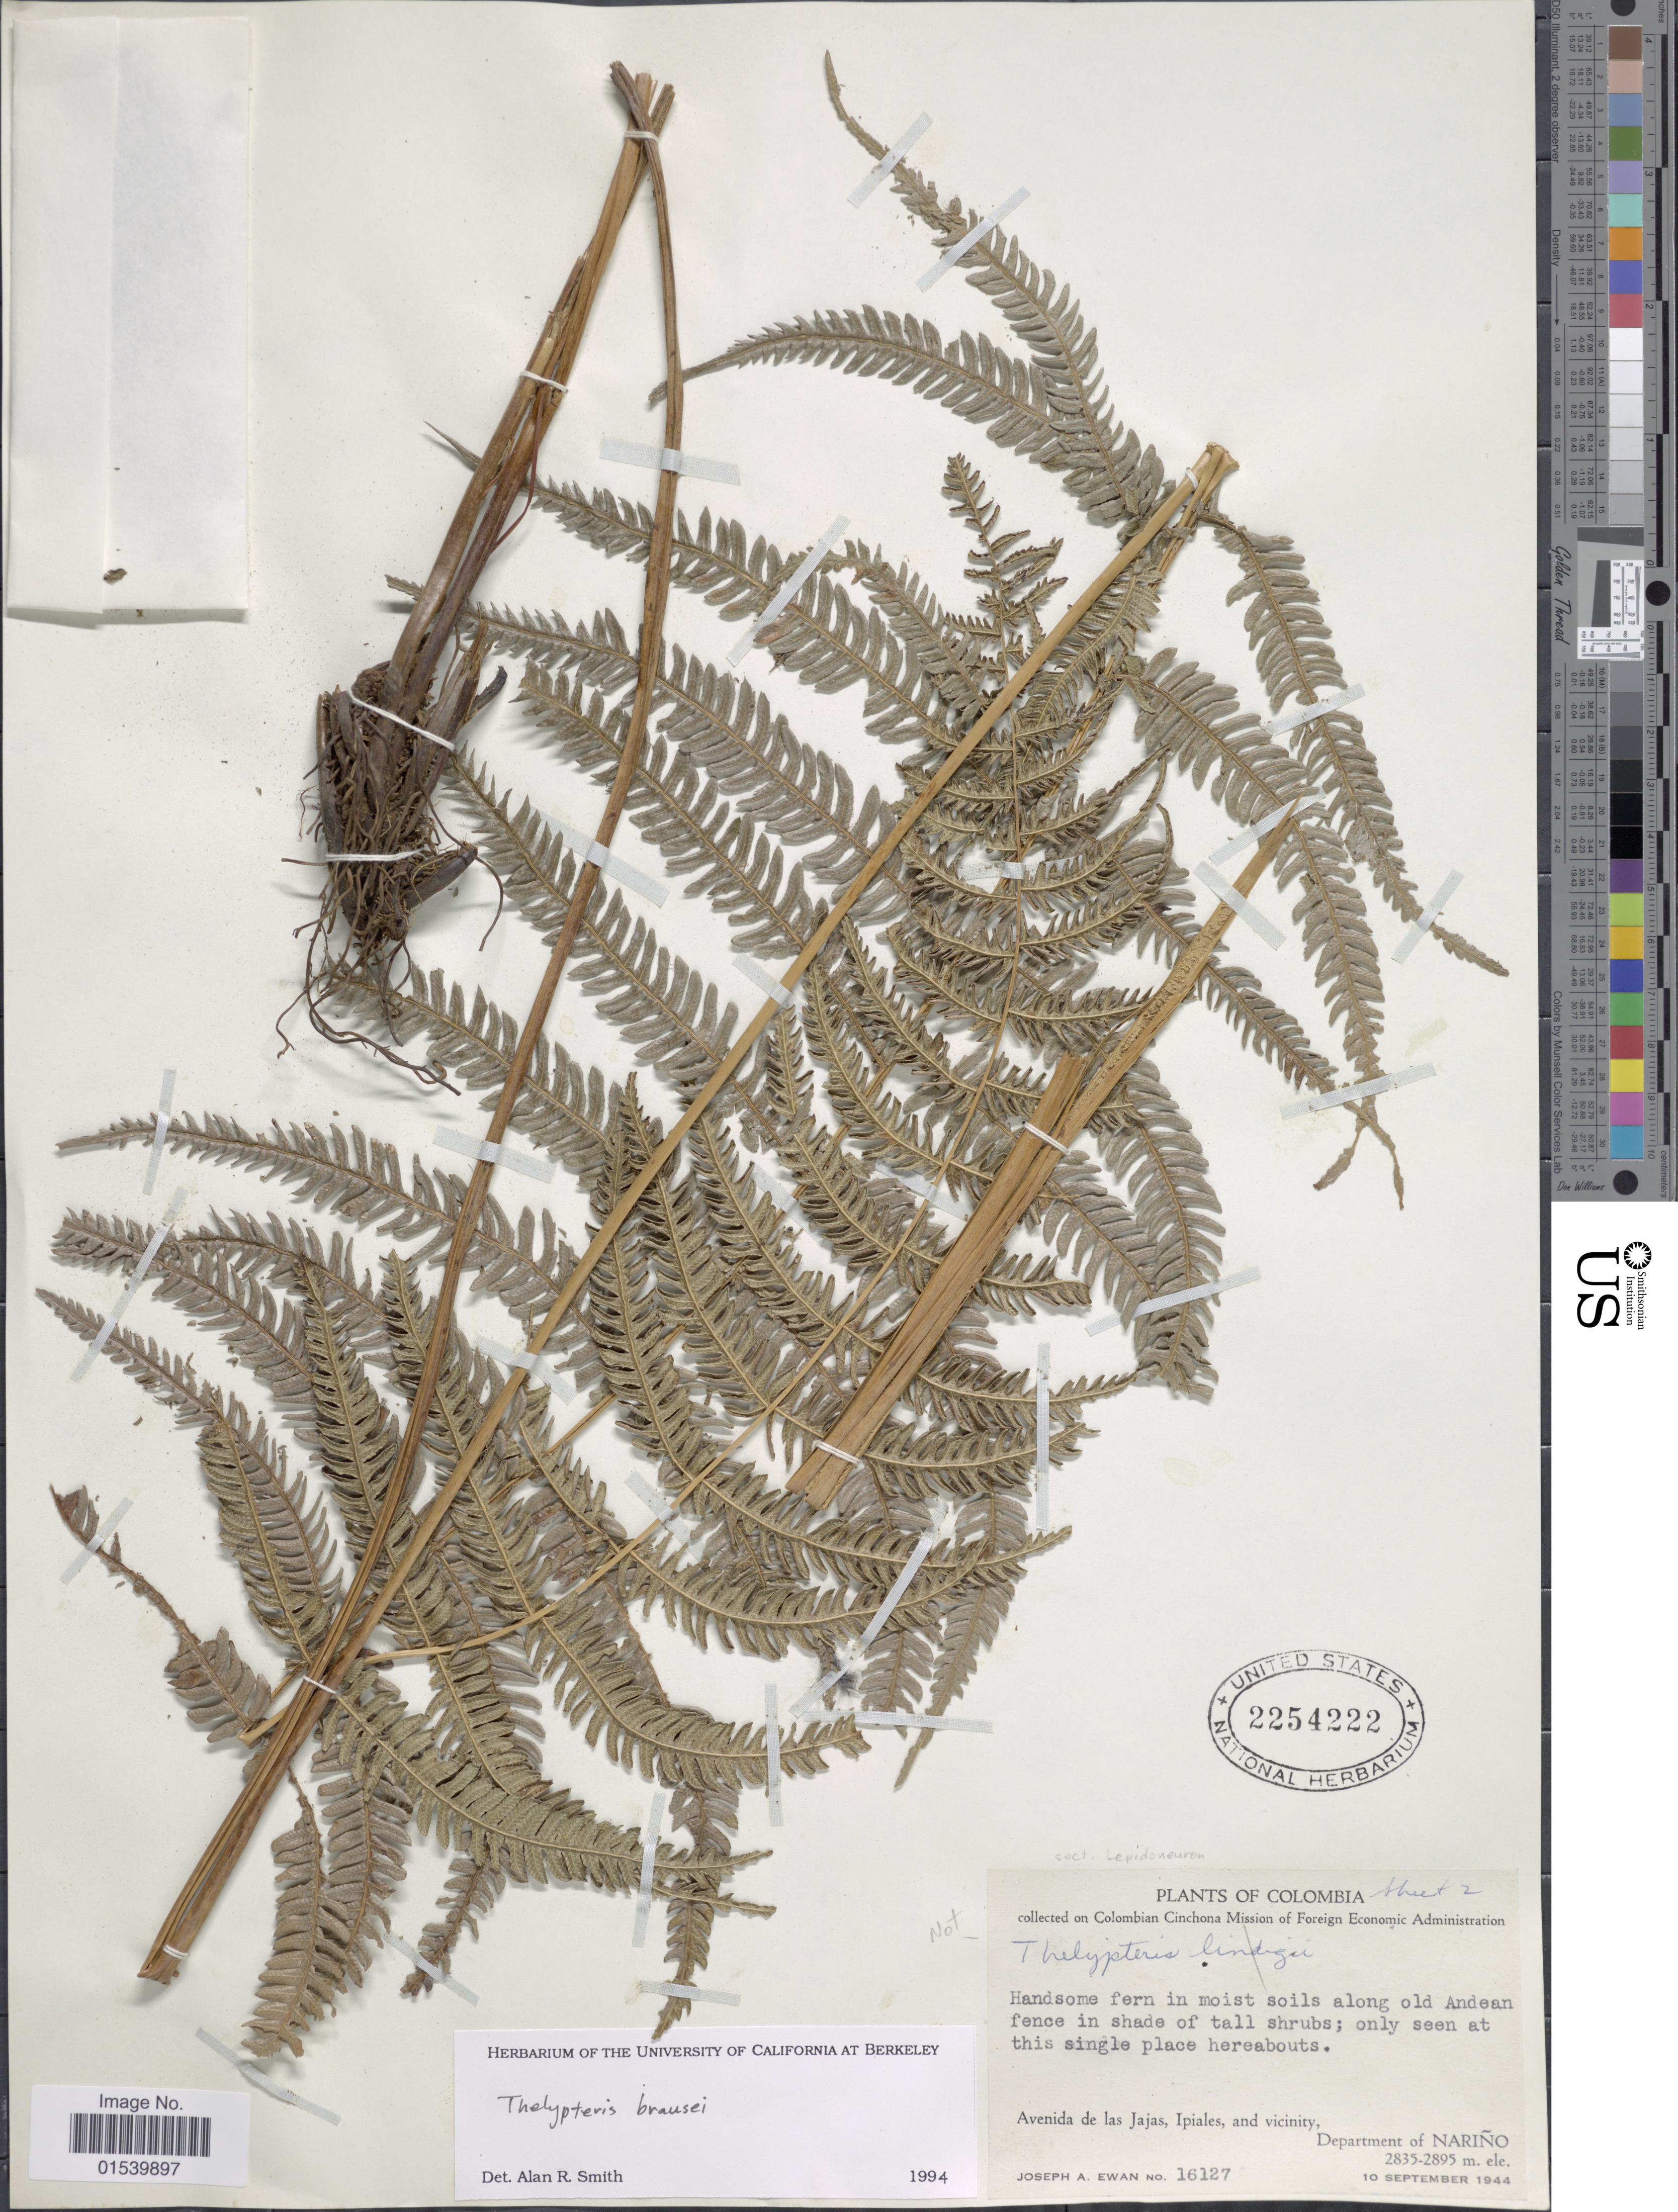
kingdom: Plantae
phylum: Tracheophyta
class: Polypodiopsida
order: Polypodiales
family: Thelypteridaceae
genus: Amauropelta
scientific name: Amauropelta brausei (Hieron.) comb. nov., ined. 2015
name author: (Hieron.)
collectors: J. A. Ewan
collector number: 16127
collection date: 1944-09-10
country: Colombia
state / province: Nariño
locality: Avenida de las Jajas, Ipiales, and vicinity, Department of Nariño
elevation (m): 2835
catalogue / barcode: US 2254222